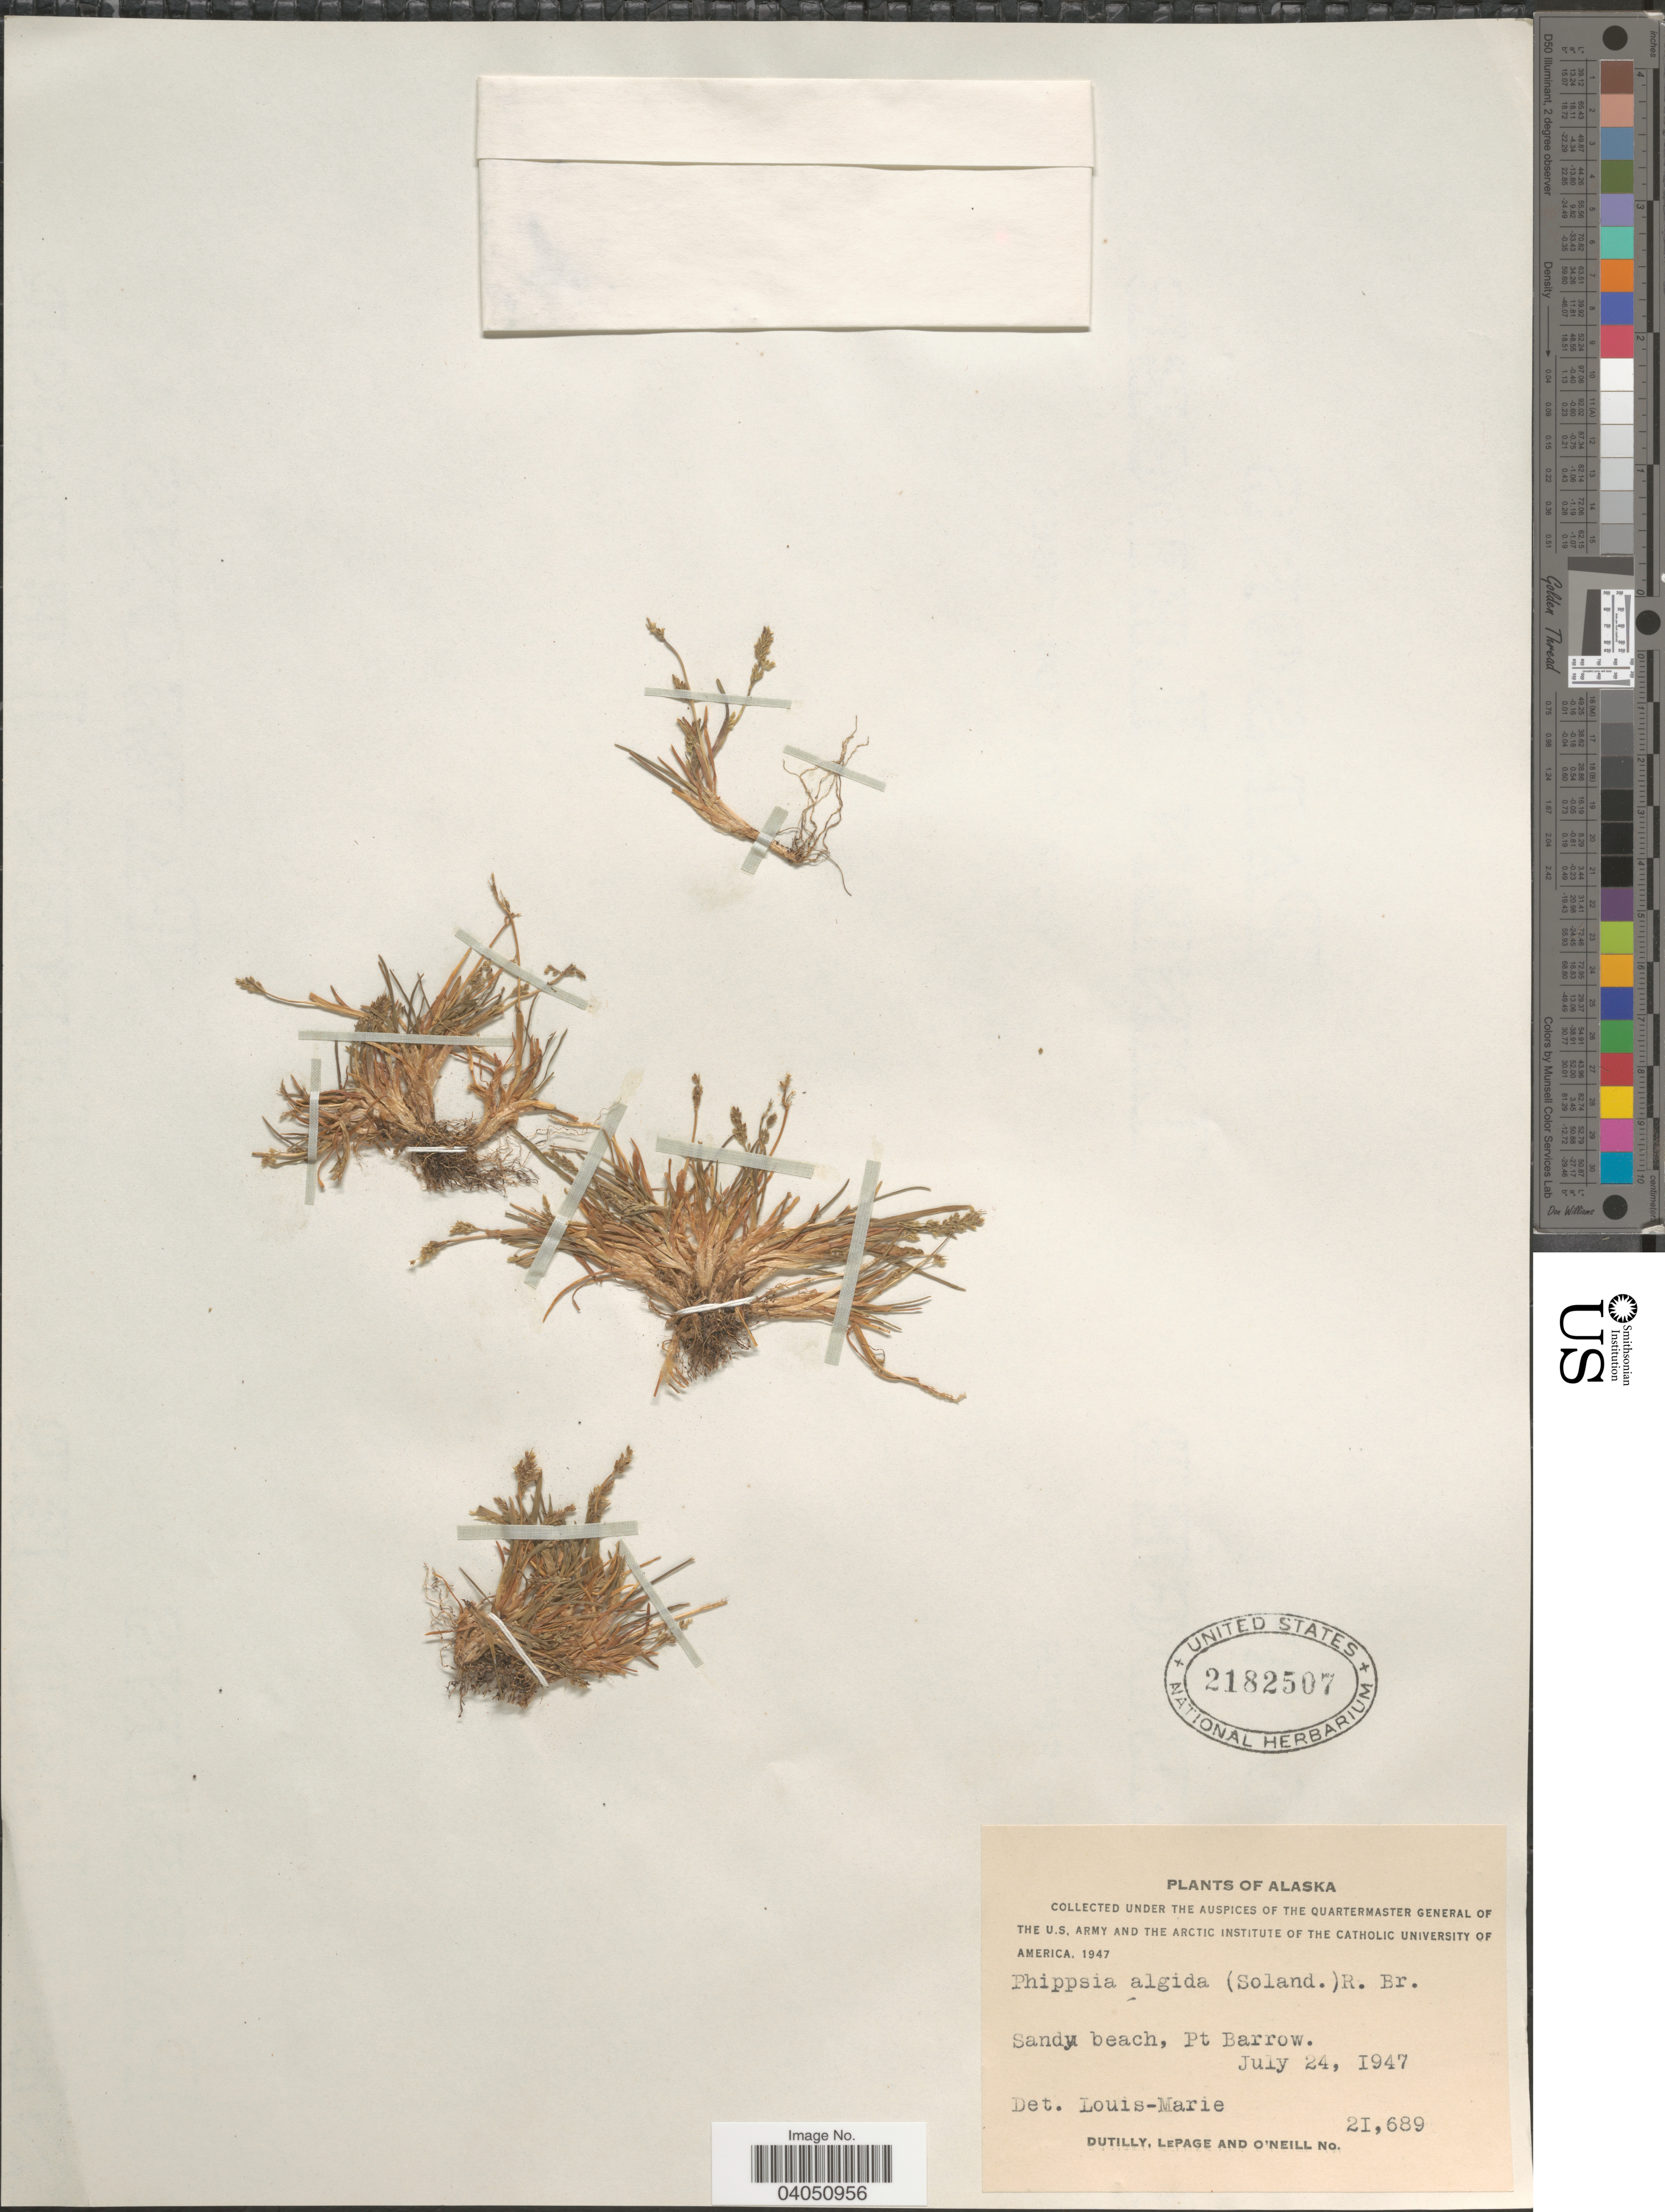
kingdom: Plantae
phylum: Tracheophyta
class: Liliopsida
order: Poales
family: Poaceae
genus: Phippsia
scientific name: Phippsia algida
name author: (Sol.) R. Br.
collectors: -. Dutilly, -. LePage & O' Neill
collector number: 21689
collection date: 1947-07-24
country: United States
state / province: Alaska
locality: Sandy beach, Pt Barrow.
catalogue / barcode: US 2182507